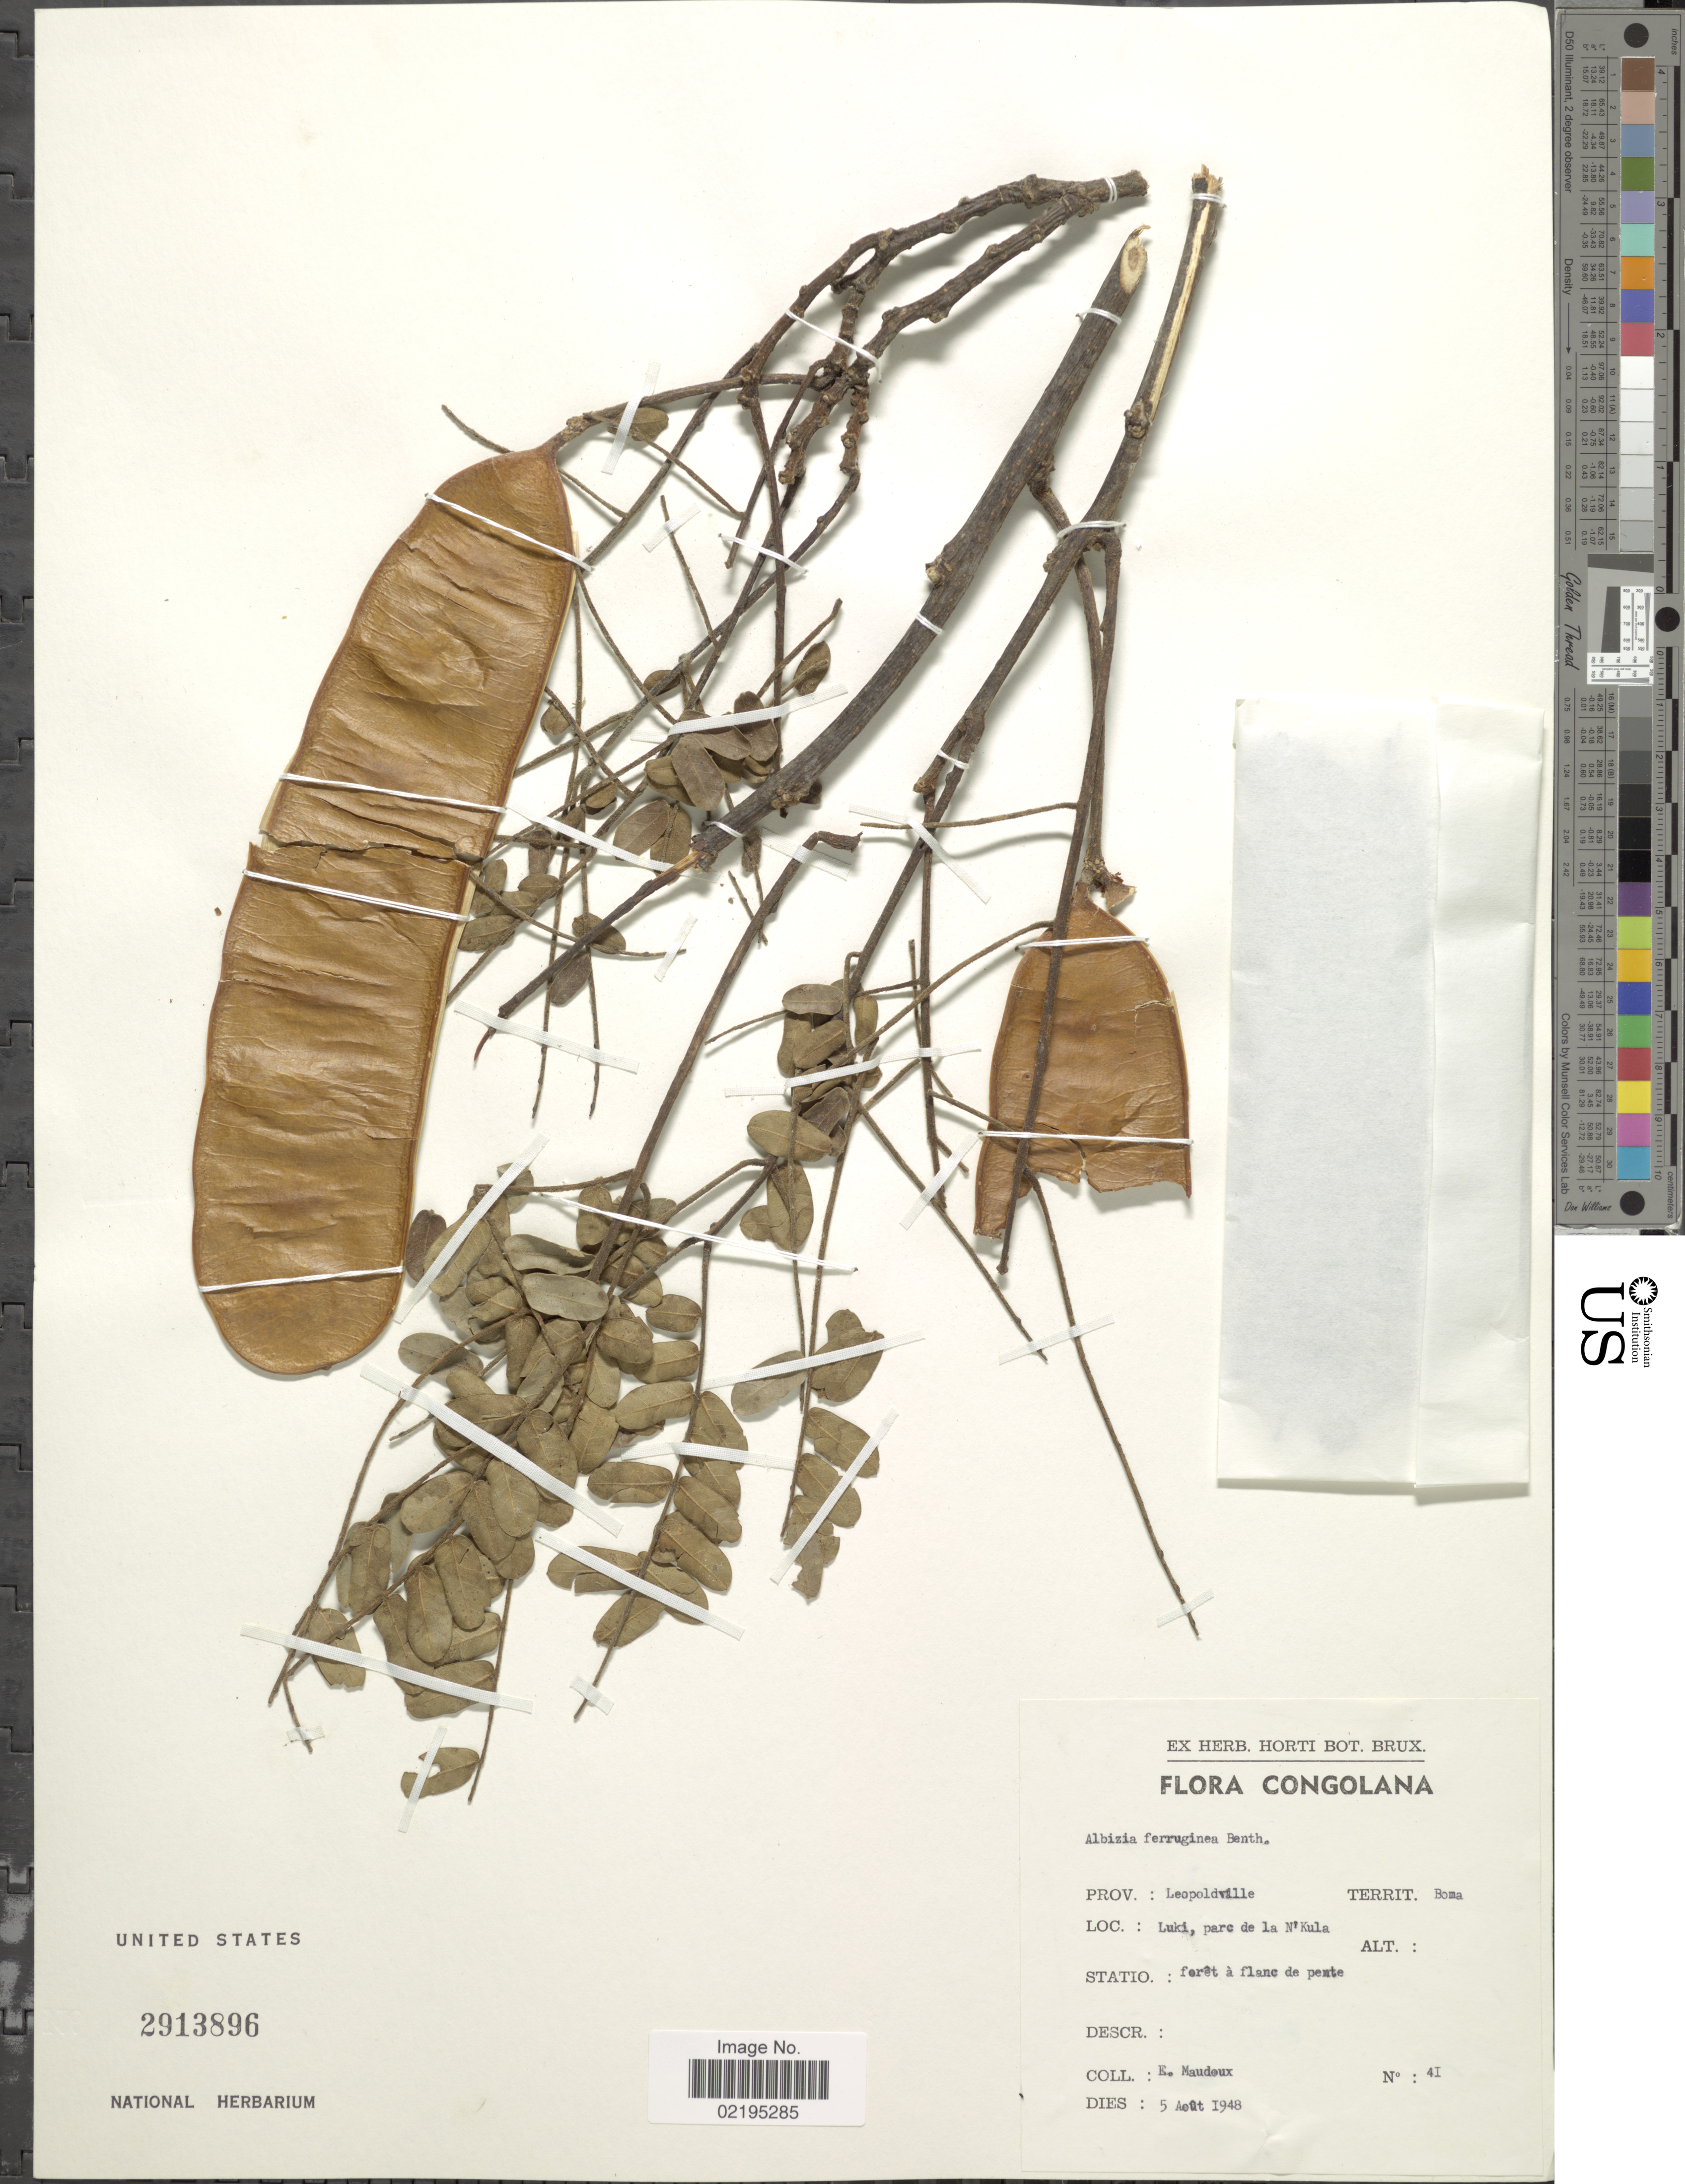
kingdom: Plantae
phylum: Tracheophyta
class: Magnoliopsida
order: Fabales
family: Fabaceae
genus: Albizia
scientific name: Albizia ferruginea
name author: (Guill. & Perr.) Benth.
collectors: E. Maudoux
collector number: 41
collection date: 1948-08-05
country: Congo, Democratic Republic of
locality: Congolana, Prov.: Leopoldville, Territ. Boma, Luki, pare de la N'Kula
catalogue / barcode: US 2913896